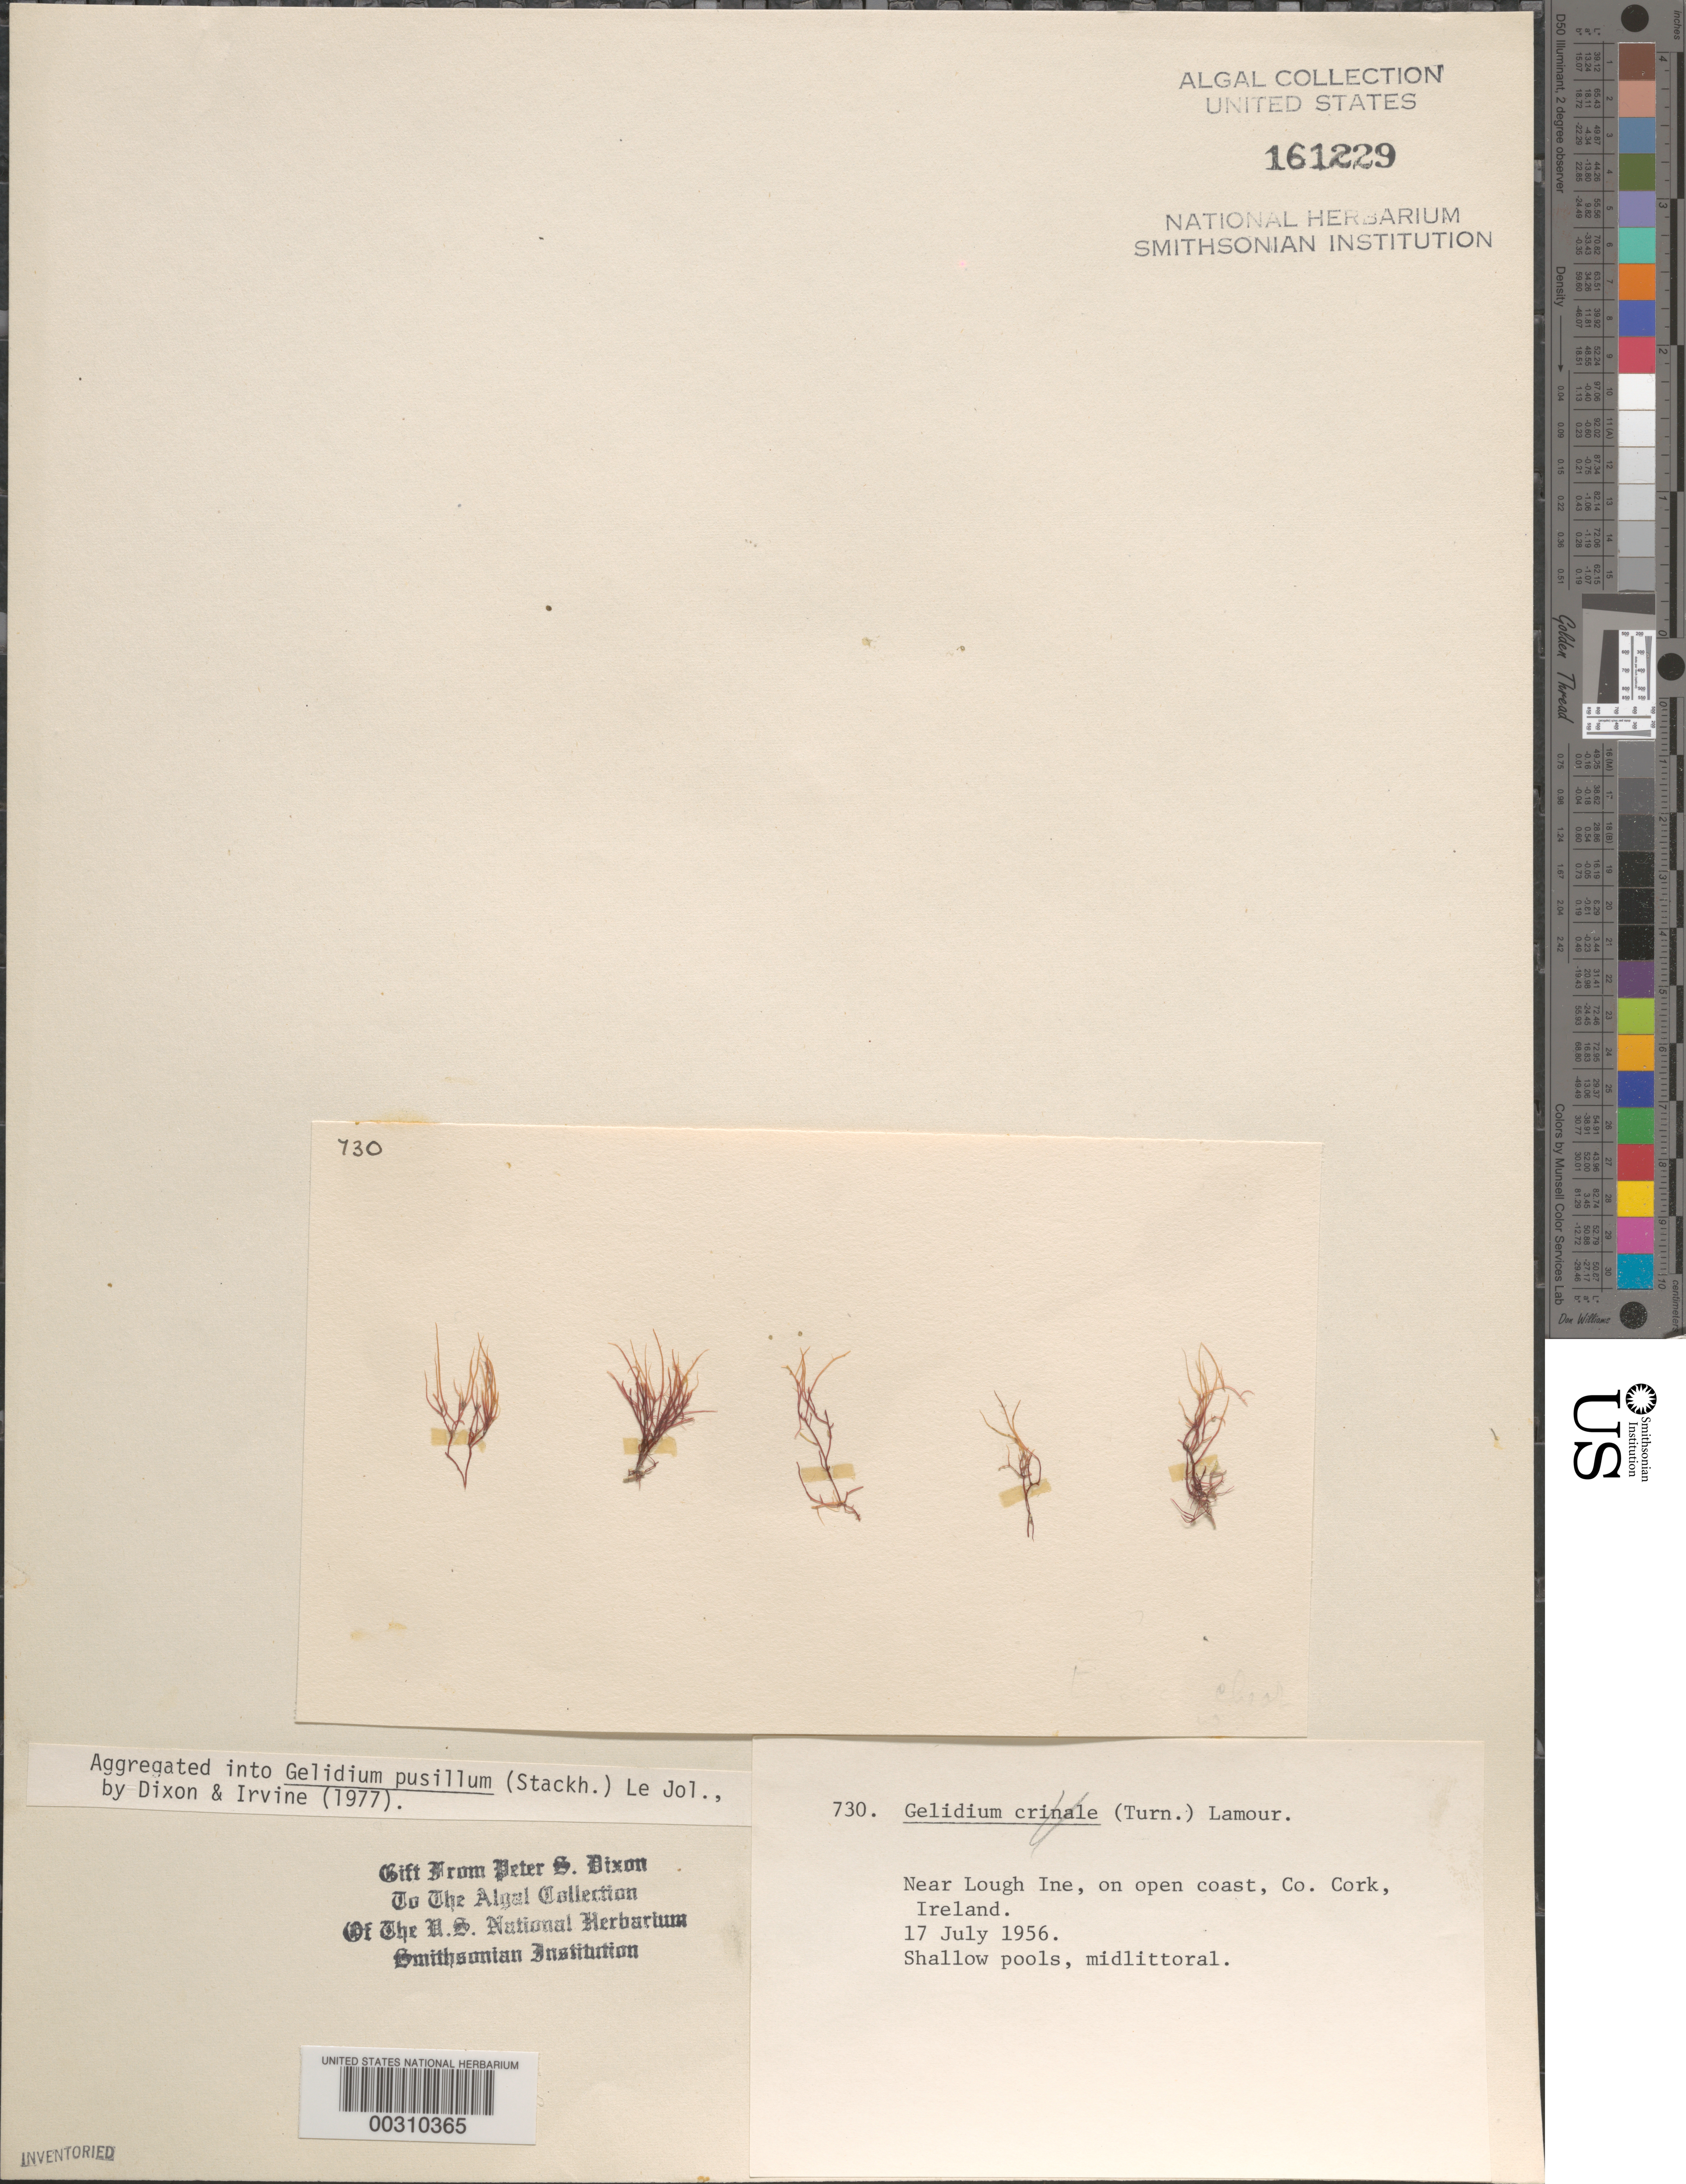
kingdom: Plantae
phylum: Rhodophyta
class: Florideophyceae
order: Gelidiales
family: Gelidiaceae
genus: Gelidium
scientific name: Gelidium pusillum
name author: (Stackh.) Le Jol.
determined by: Dixon, P. S.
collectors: P. S. Dixon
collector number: PSD 730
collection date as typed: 17 Jul 1956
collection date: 1956-07-17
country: Ireland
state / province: Munster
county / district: Cork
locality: Near Lough Ine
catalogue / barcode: US 161229